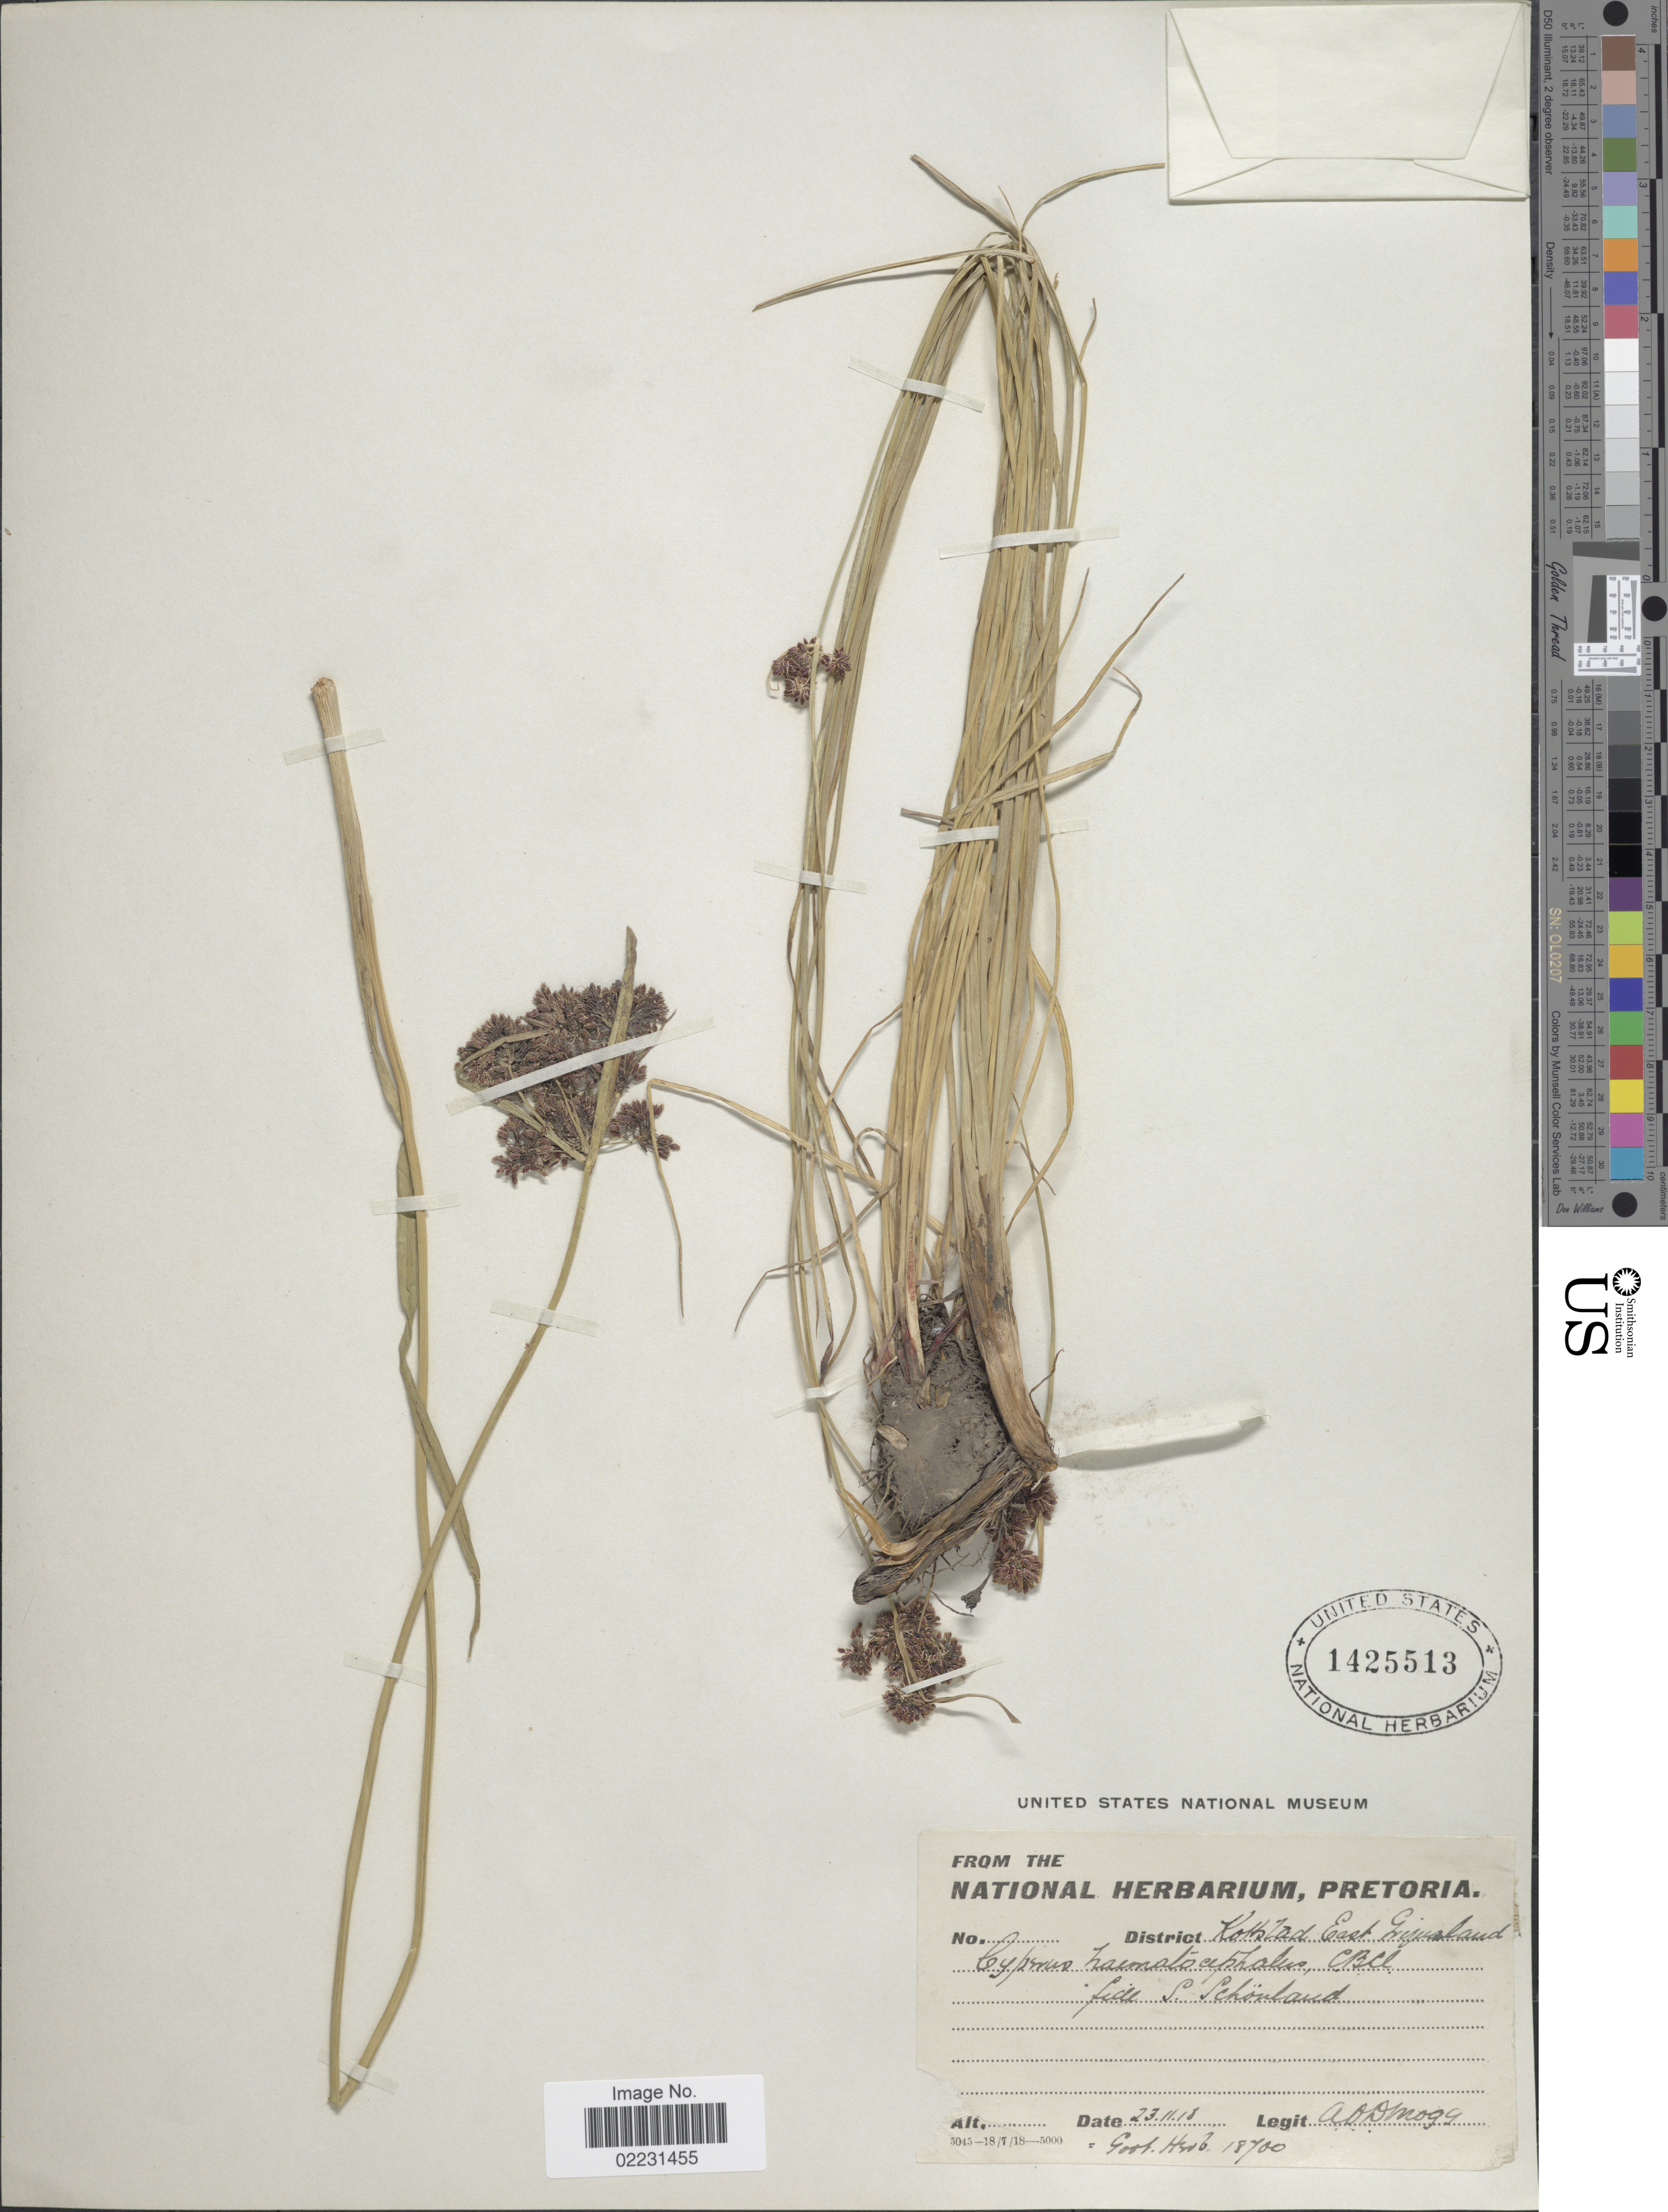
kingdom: Plantae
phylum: Tracheophyta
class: Liliopsida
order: Poales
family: Cyperaceae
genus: Cyperus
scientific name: Cyperus haematocephalus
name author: Boeckeler ex C.B. Clarke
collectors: A. O. Mogg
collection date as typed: Transcribed d/m/y: 23/11/18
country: South Africa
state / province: KwaZulu-Natal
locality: District Koshlad East Greijland. [interpreted] S, Schonland. [interpreted]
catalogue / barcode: US 1425513